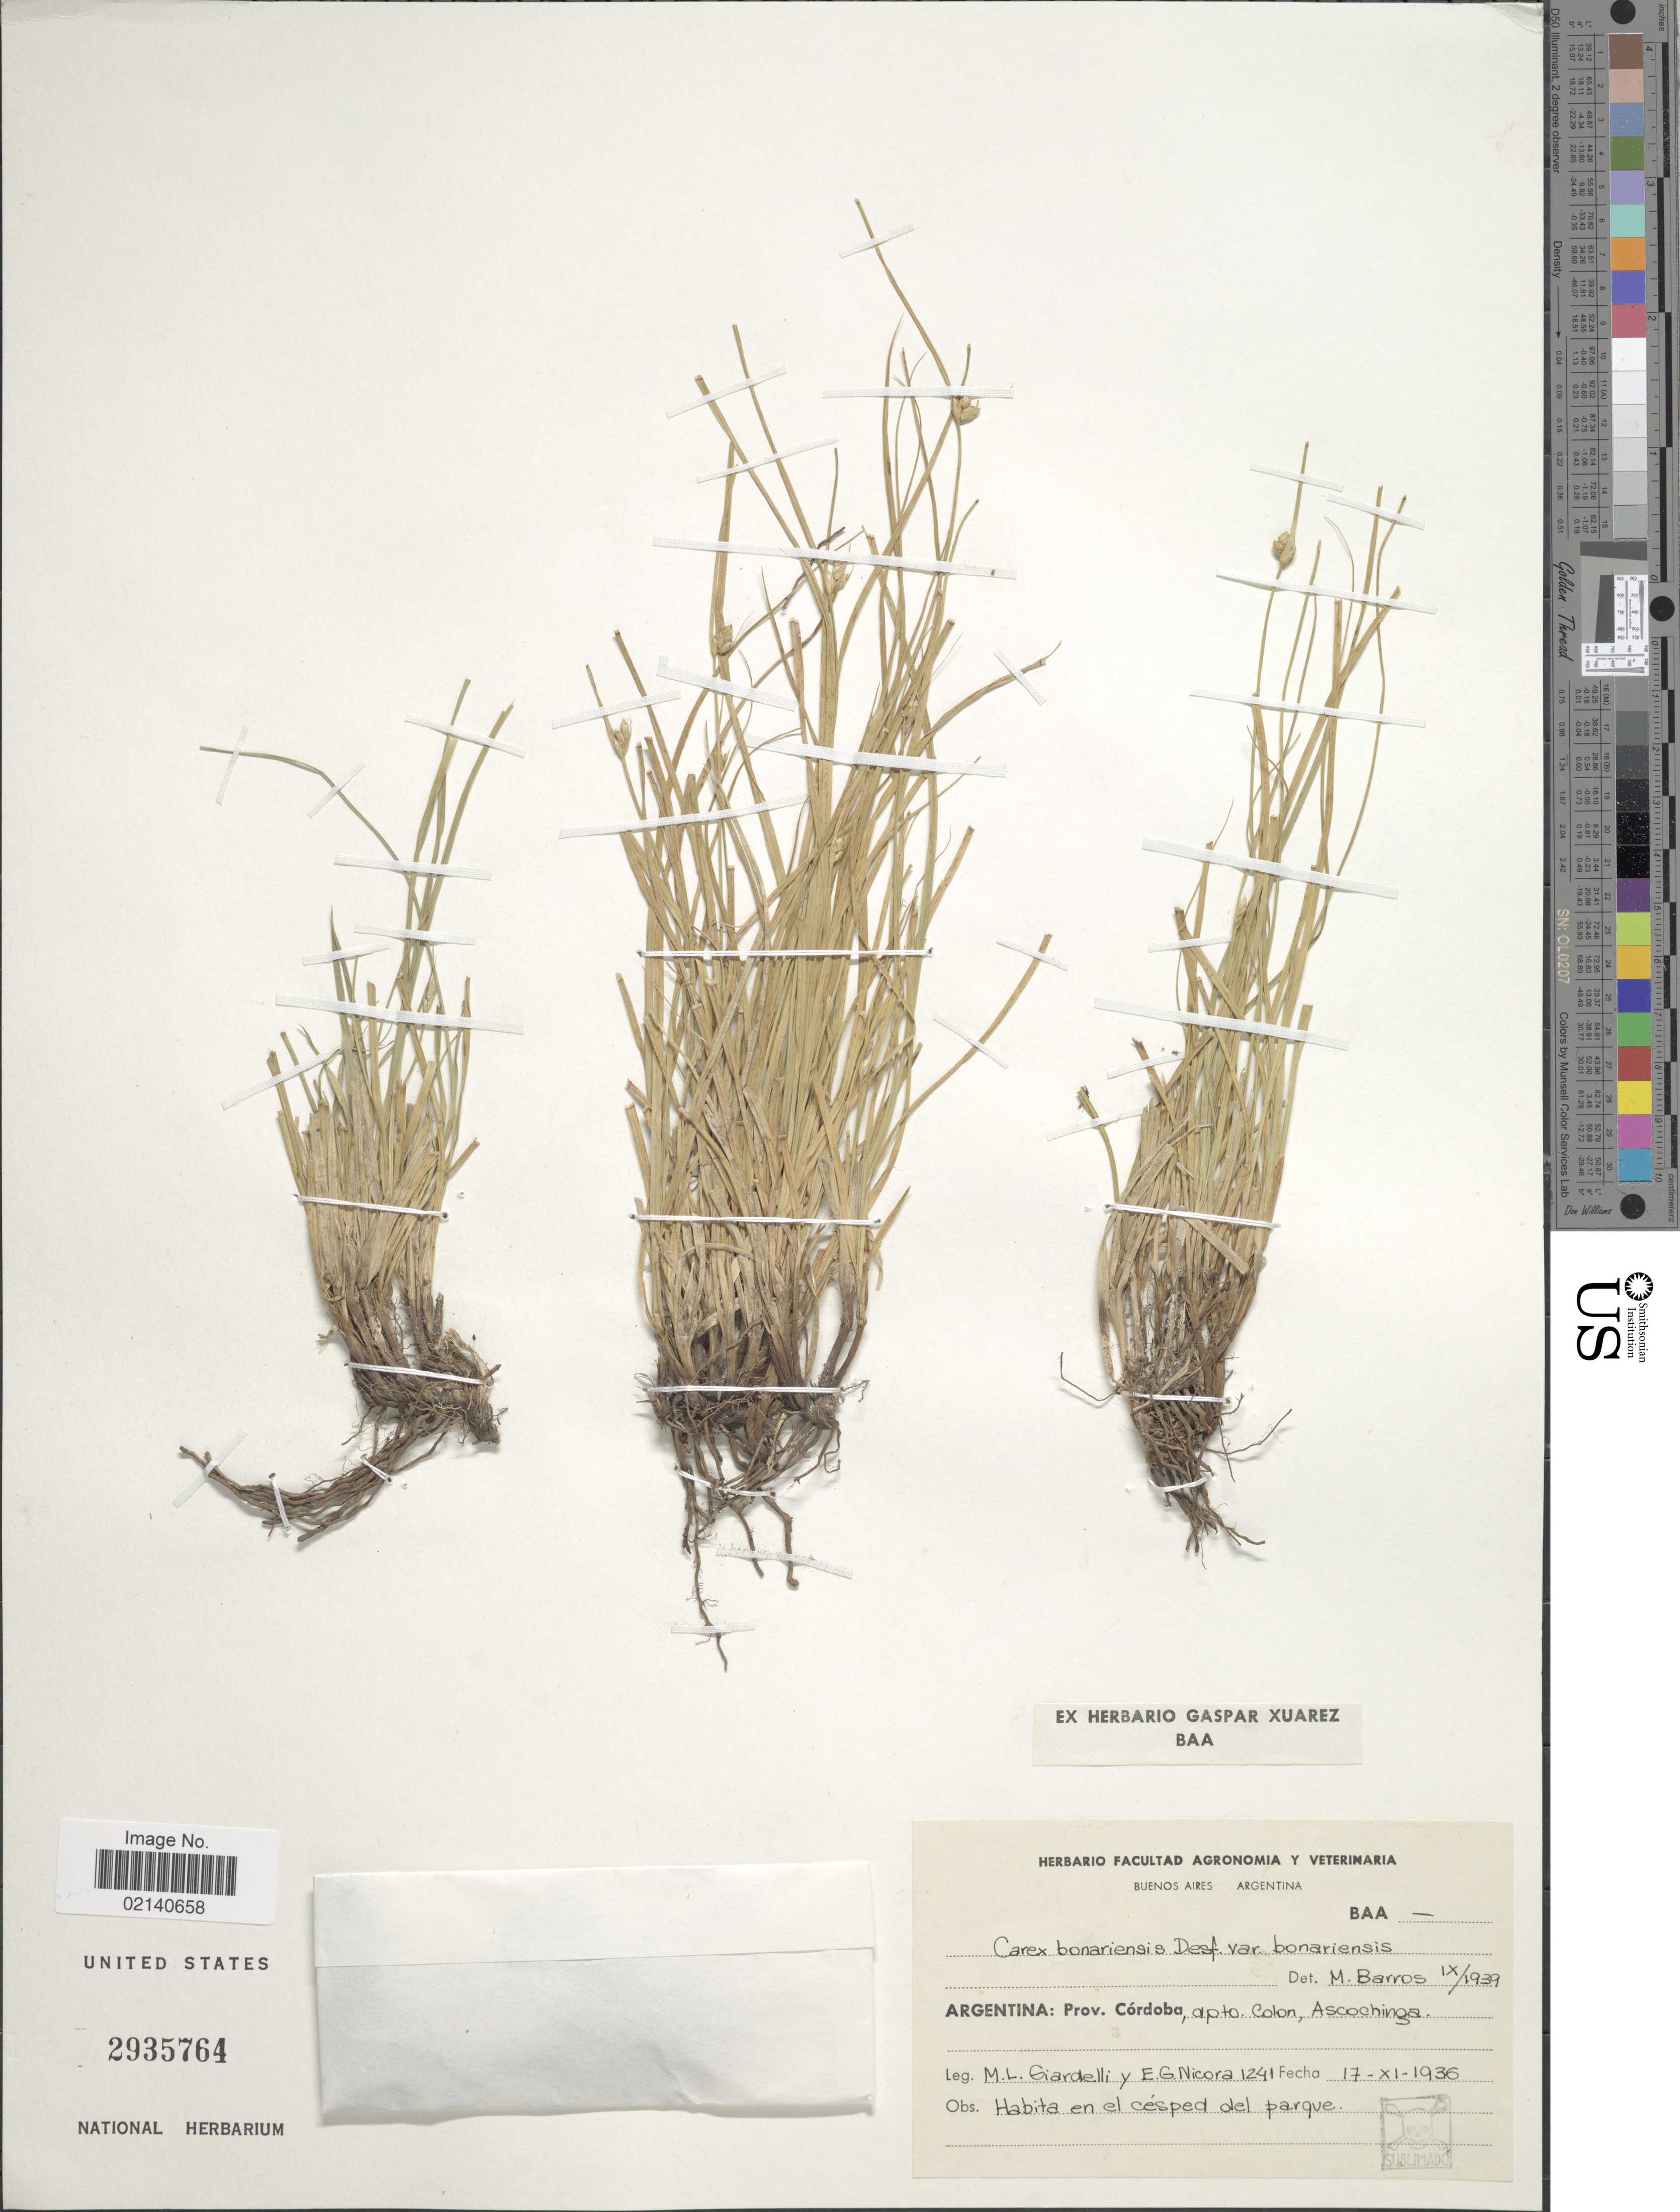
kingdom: Plantae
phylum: Tracheophyta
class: Liliopsida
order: Poales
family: Cyperaceae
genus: Carex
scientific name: Carex bonariensis var. bonariensis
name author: Desf. ex Poir.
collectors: M. Giardelli & E. G. Nicora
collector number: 1241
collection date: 1936-11-17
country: Argentina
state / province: Cordoba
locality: Dpto. Colon, Ascochinga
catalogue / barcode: US 2935764